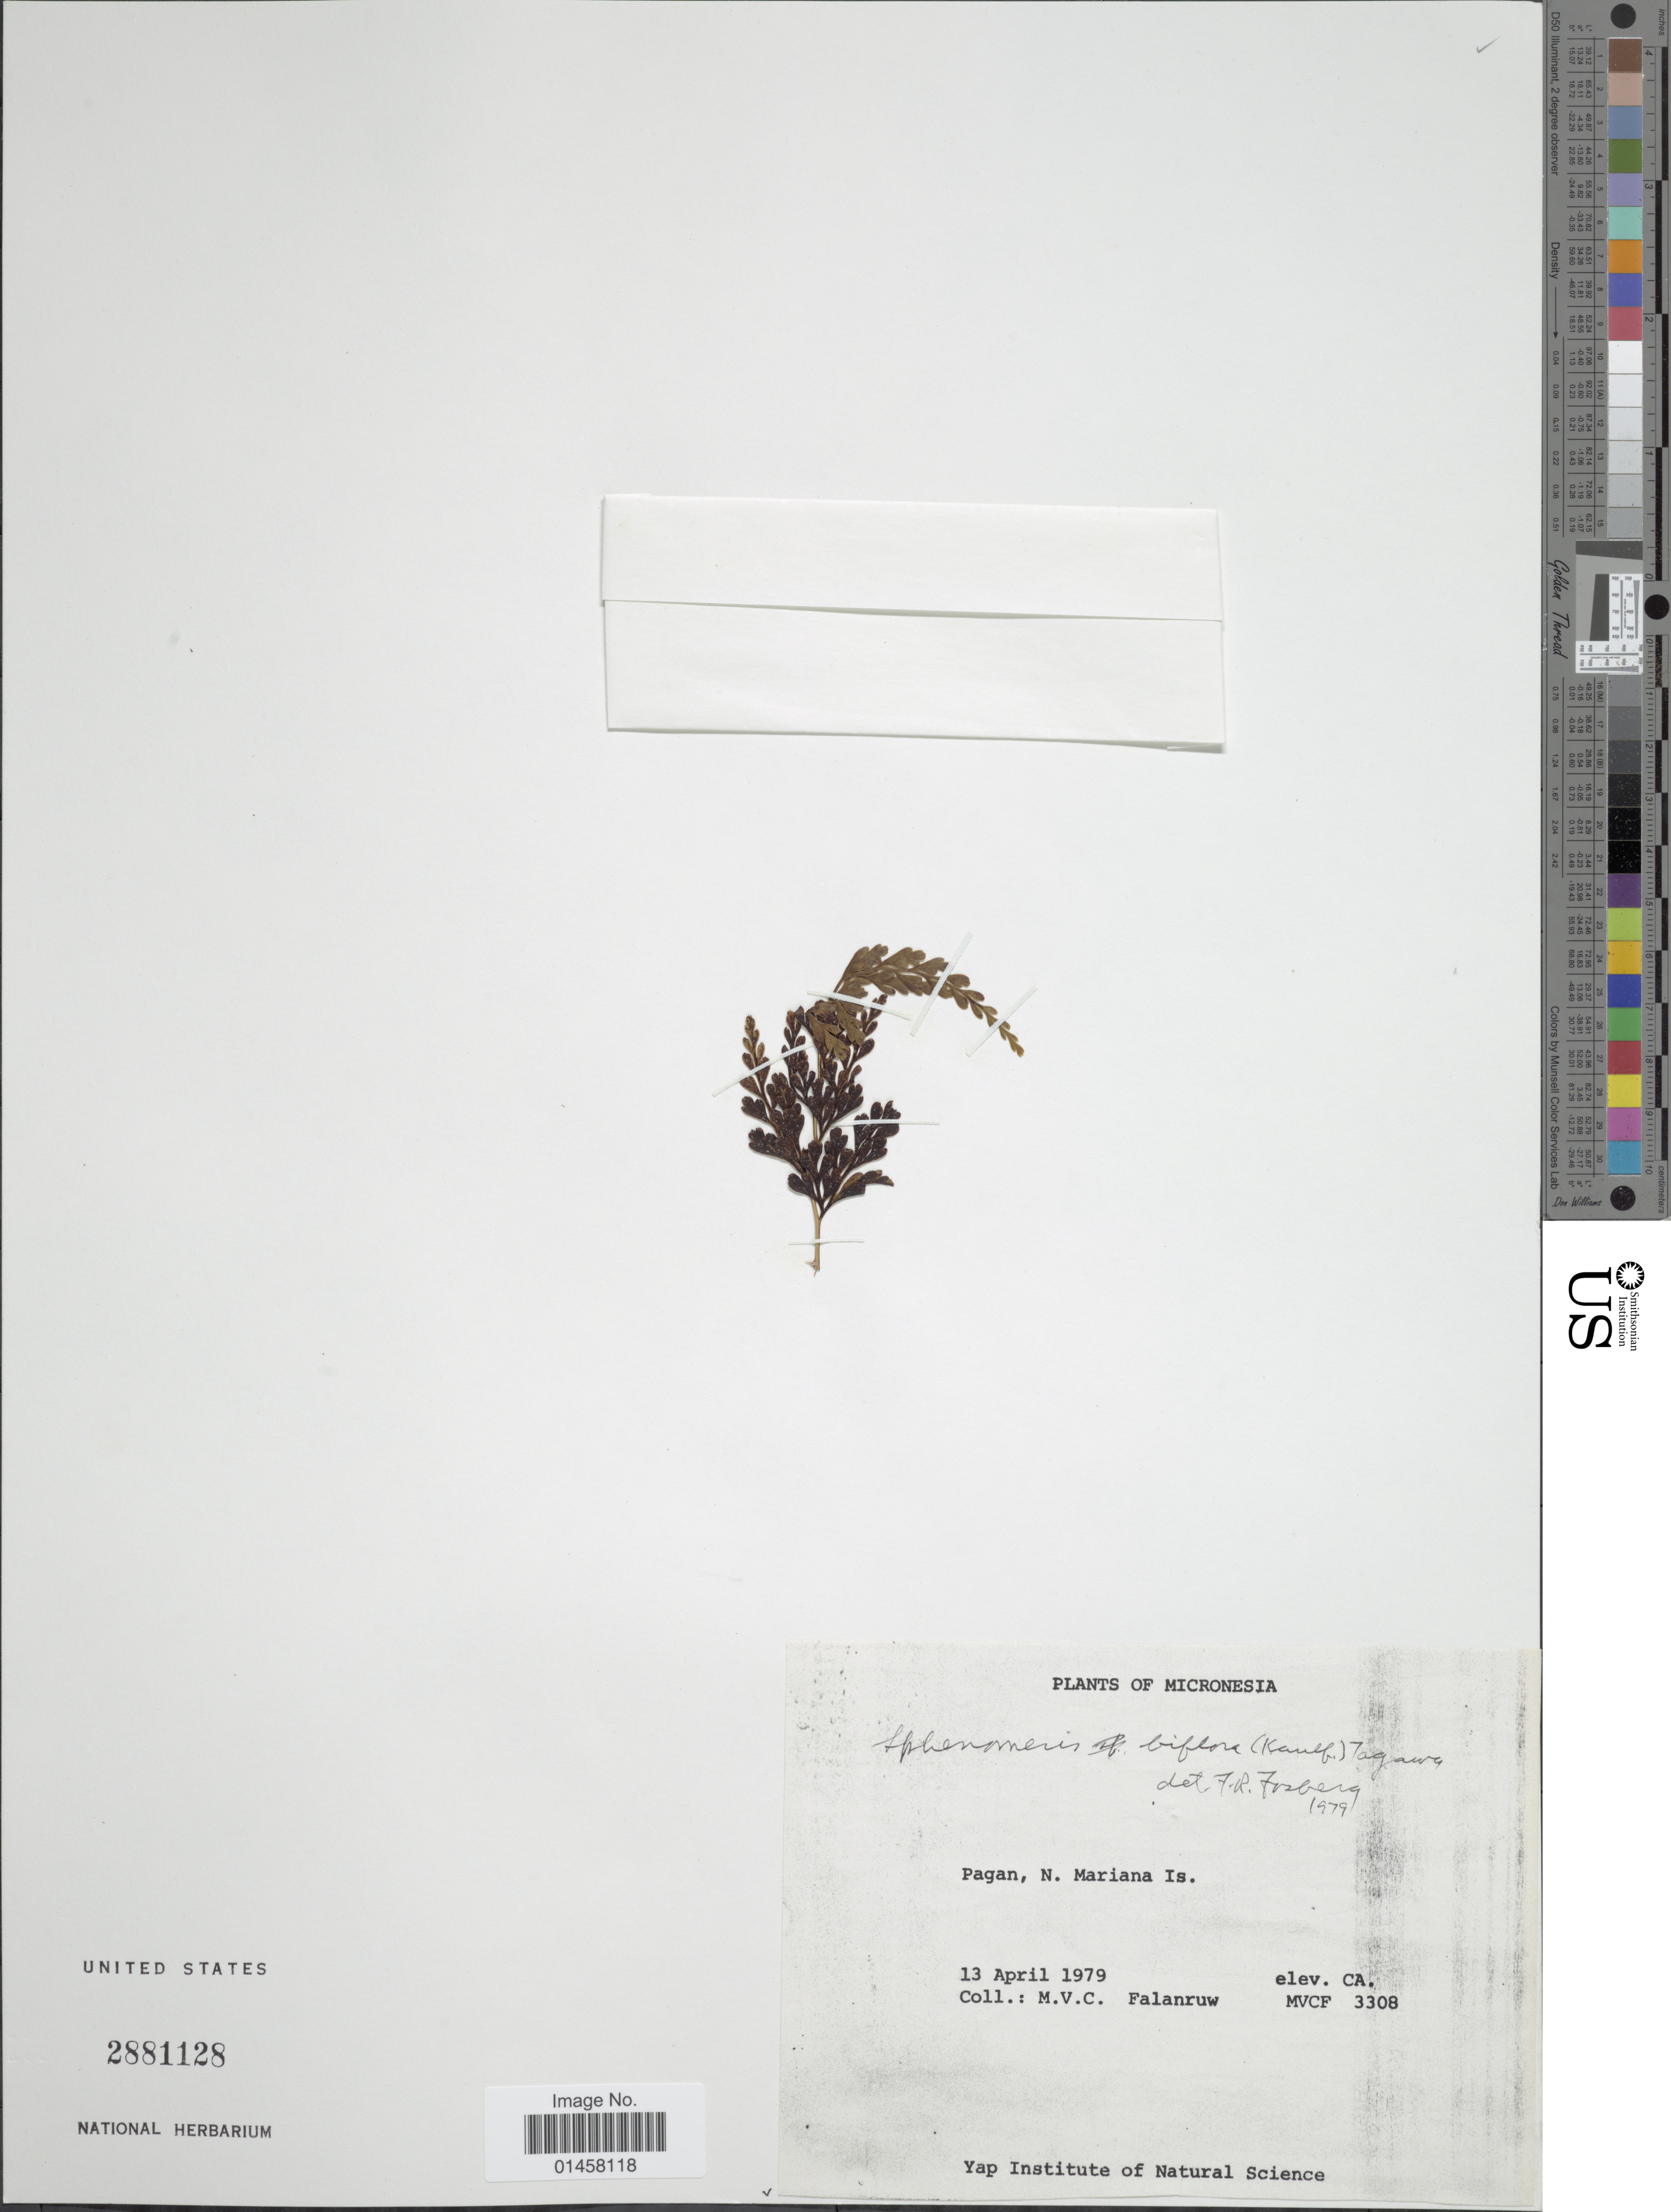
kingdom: Plantae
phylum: Tracheophyta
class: Polypodiopsida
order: Polypodiales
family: Lindsaeaceae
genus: Sphenomeris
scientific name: Sphenomeris biflora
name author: (Kaulf.) Mett.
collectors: M. V. Falanruw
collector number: MVCF3308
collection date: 1979-04-13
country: Northern Mariana Islands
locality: Micronesia, Pagan, N. Mariana Is.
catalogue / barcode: US 2881128